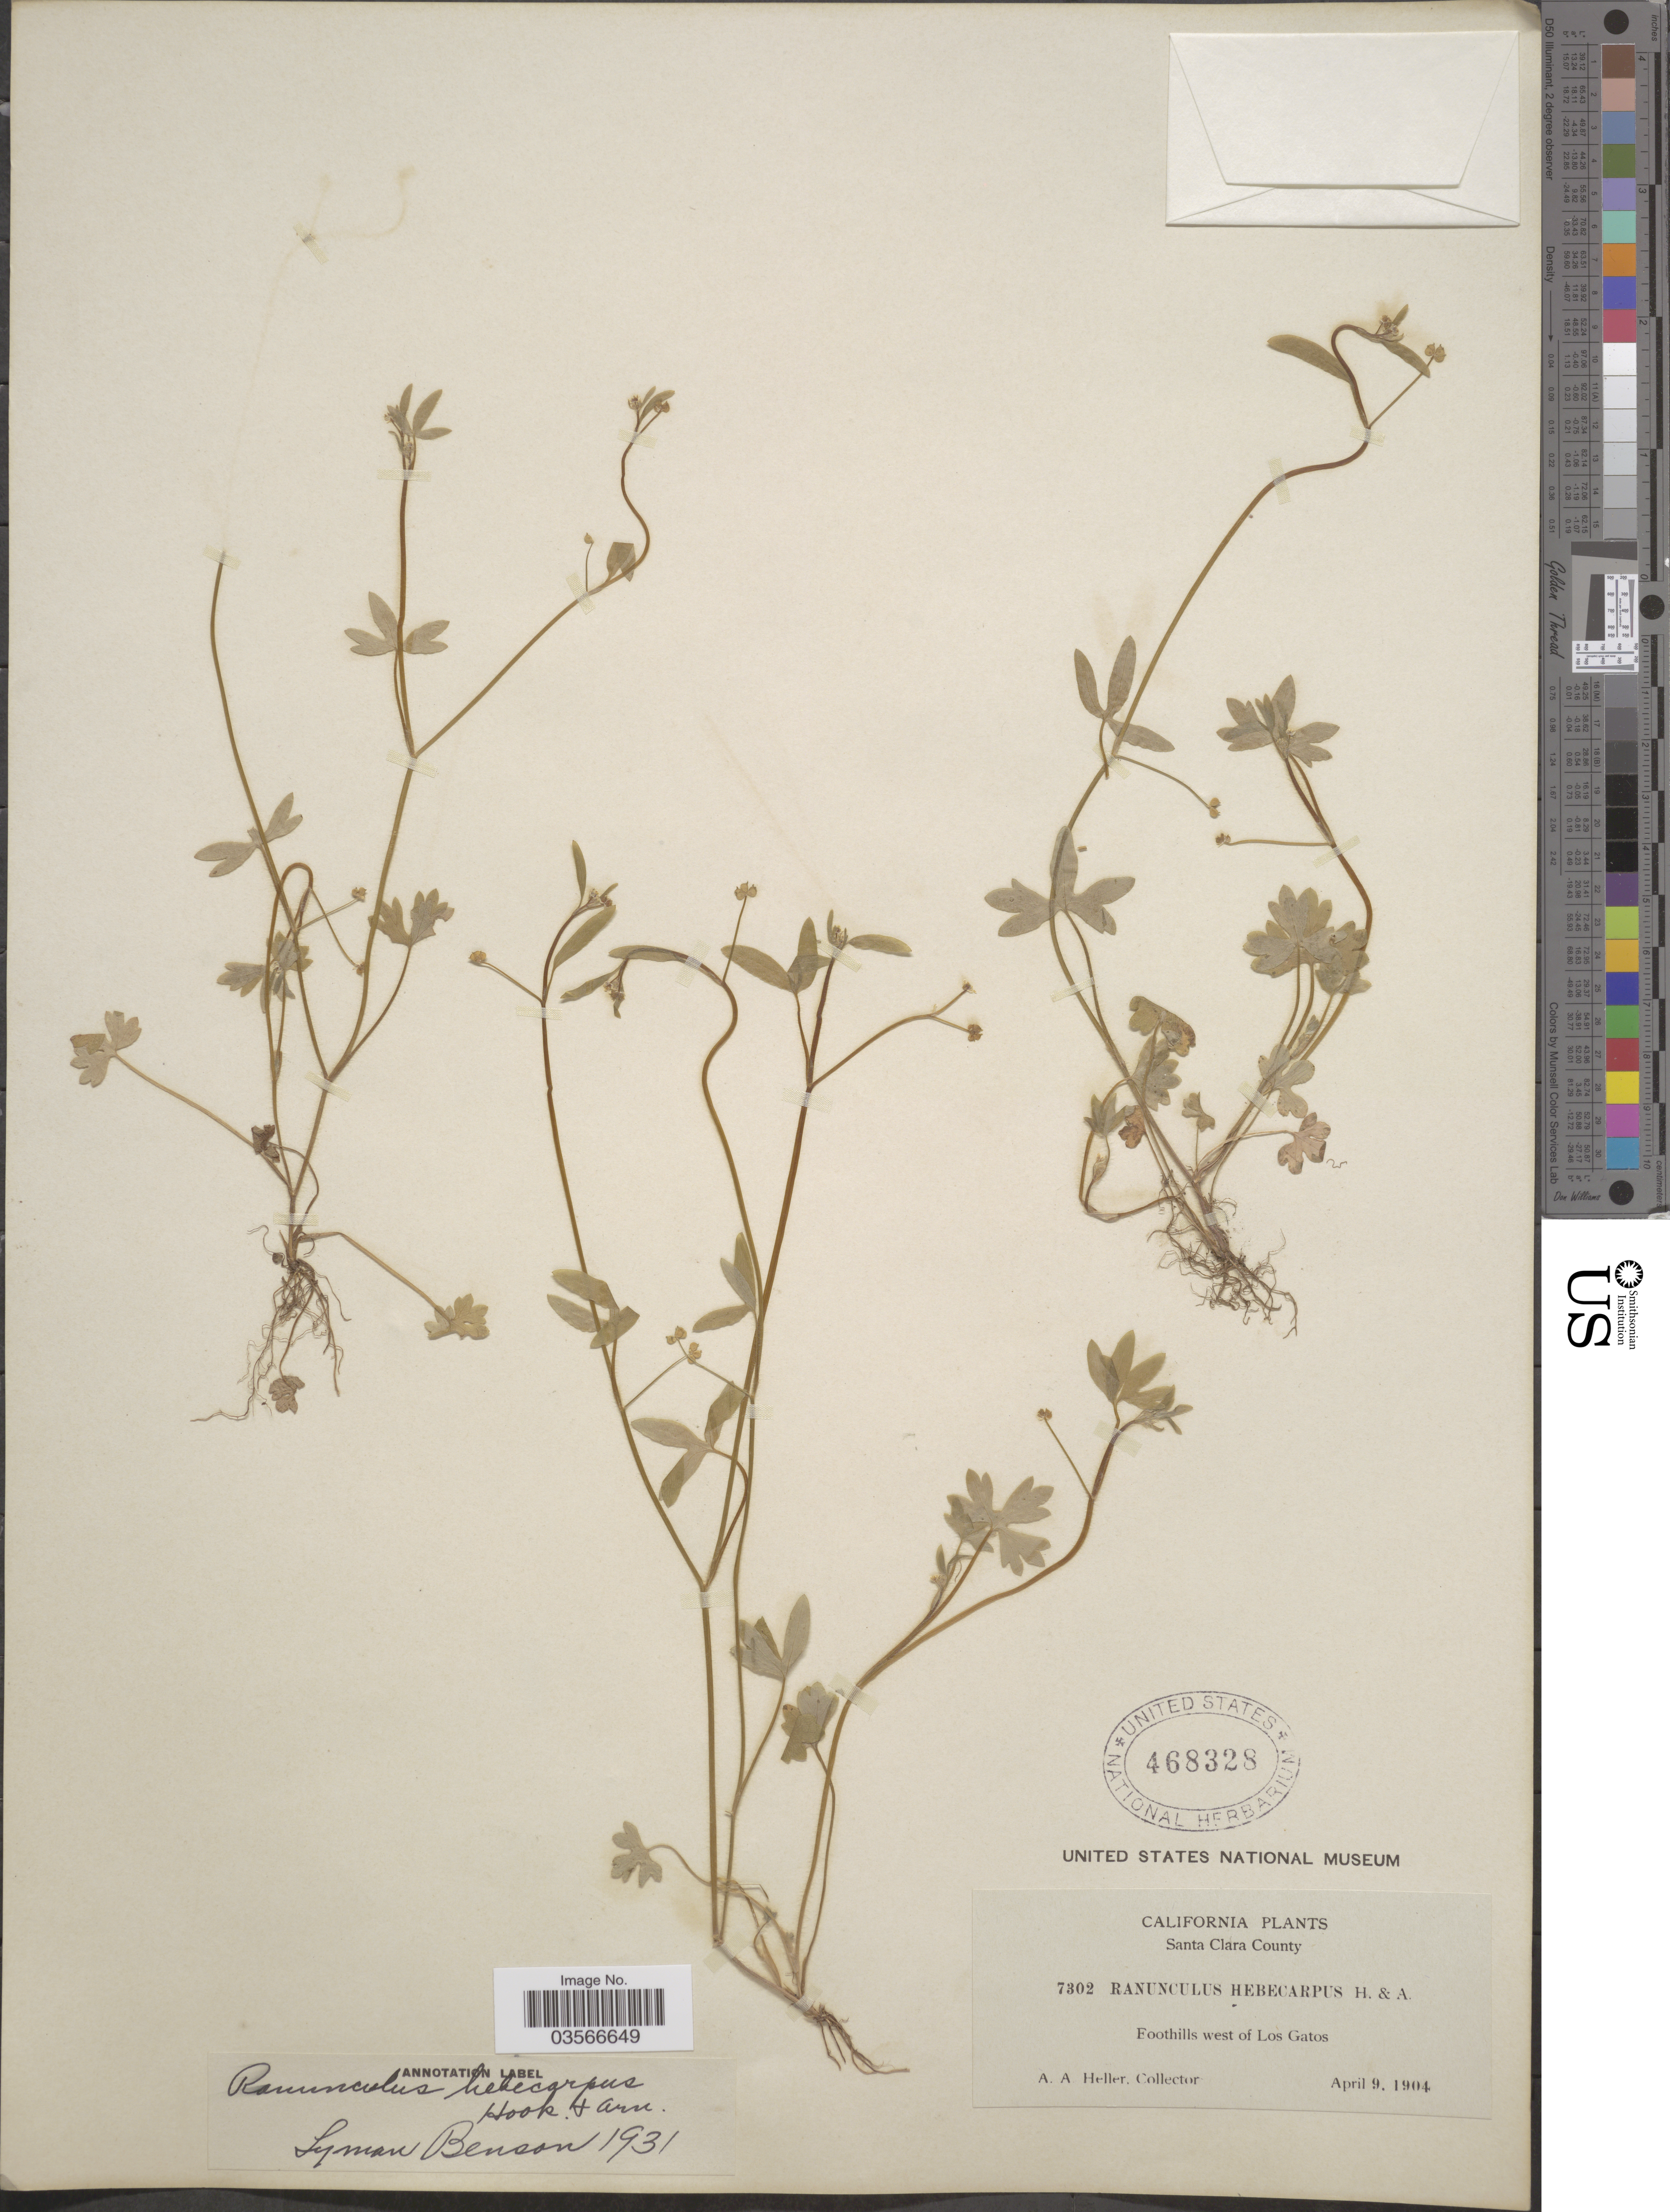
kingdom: Plantae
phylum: Tracheophyta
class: Magnoliopsida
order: Ranunculales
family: Ranunculaceae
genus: Ranunculus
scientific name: Ranunculus hebecarpus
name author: Hook. & Arn.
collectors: A. A. Heller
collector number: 7302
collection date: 1904-04-09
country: United States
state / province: California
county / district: Santa Clara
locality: Santa Clara County. Foothills west of Los Gatos.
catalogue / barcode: US 468328